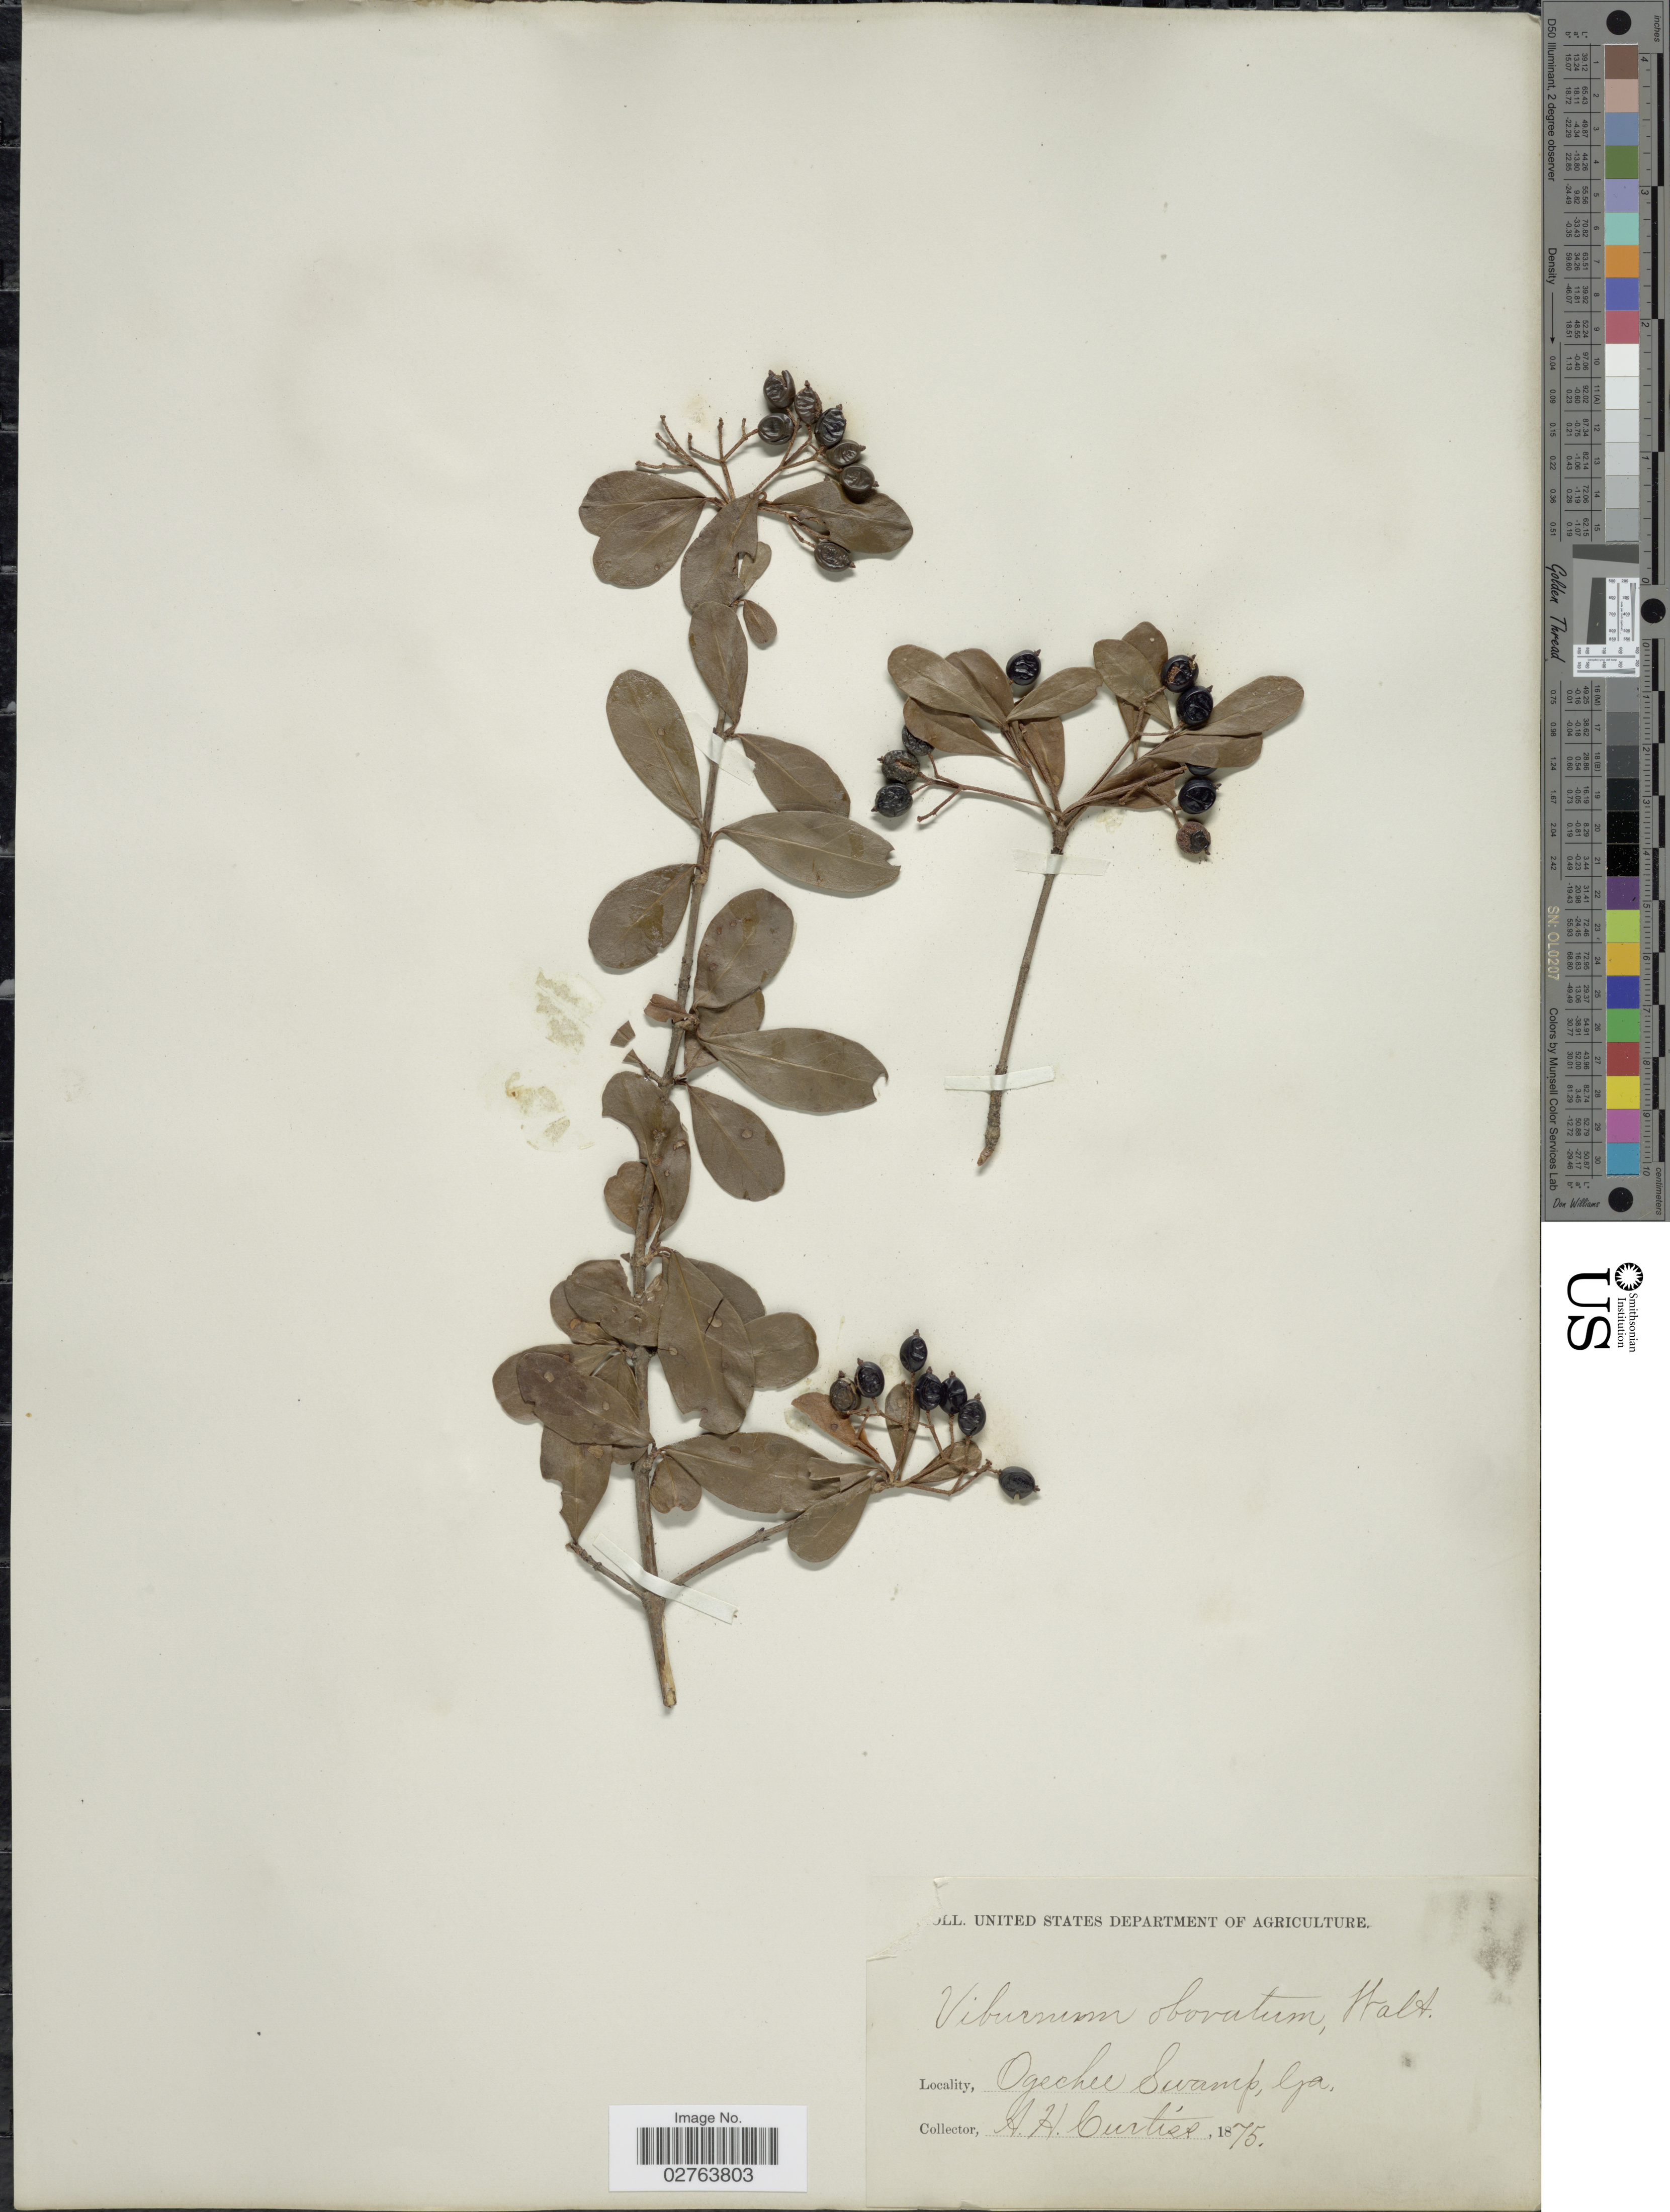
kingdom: Plantae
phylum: Tracheophyta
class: Magnoliopsida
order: Dipsacales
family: Viburnaceae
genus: Viburnum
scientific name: Viburnum obovatum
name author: Walter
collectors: A. H. Curtiss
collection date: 1875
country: United States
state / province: Georgia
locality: Ogechee Swamp